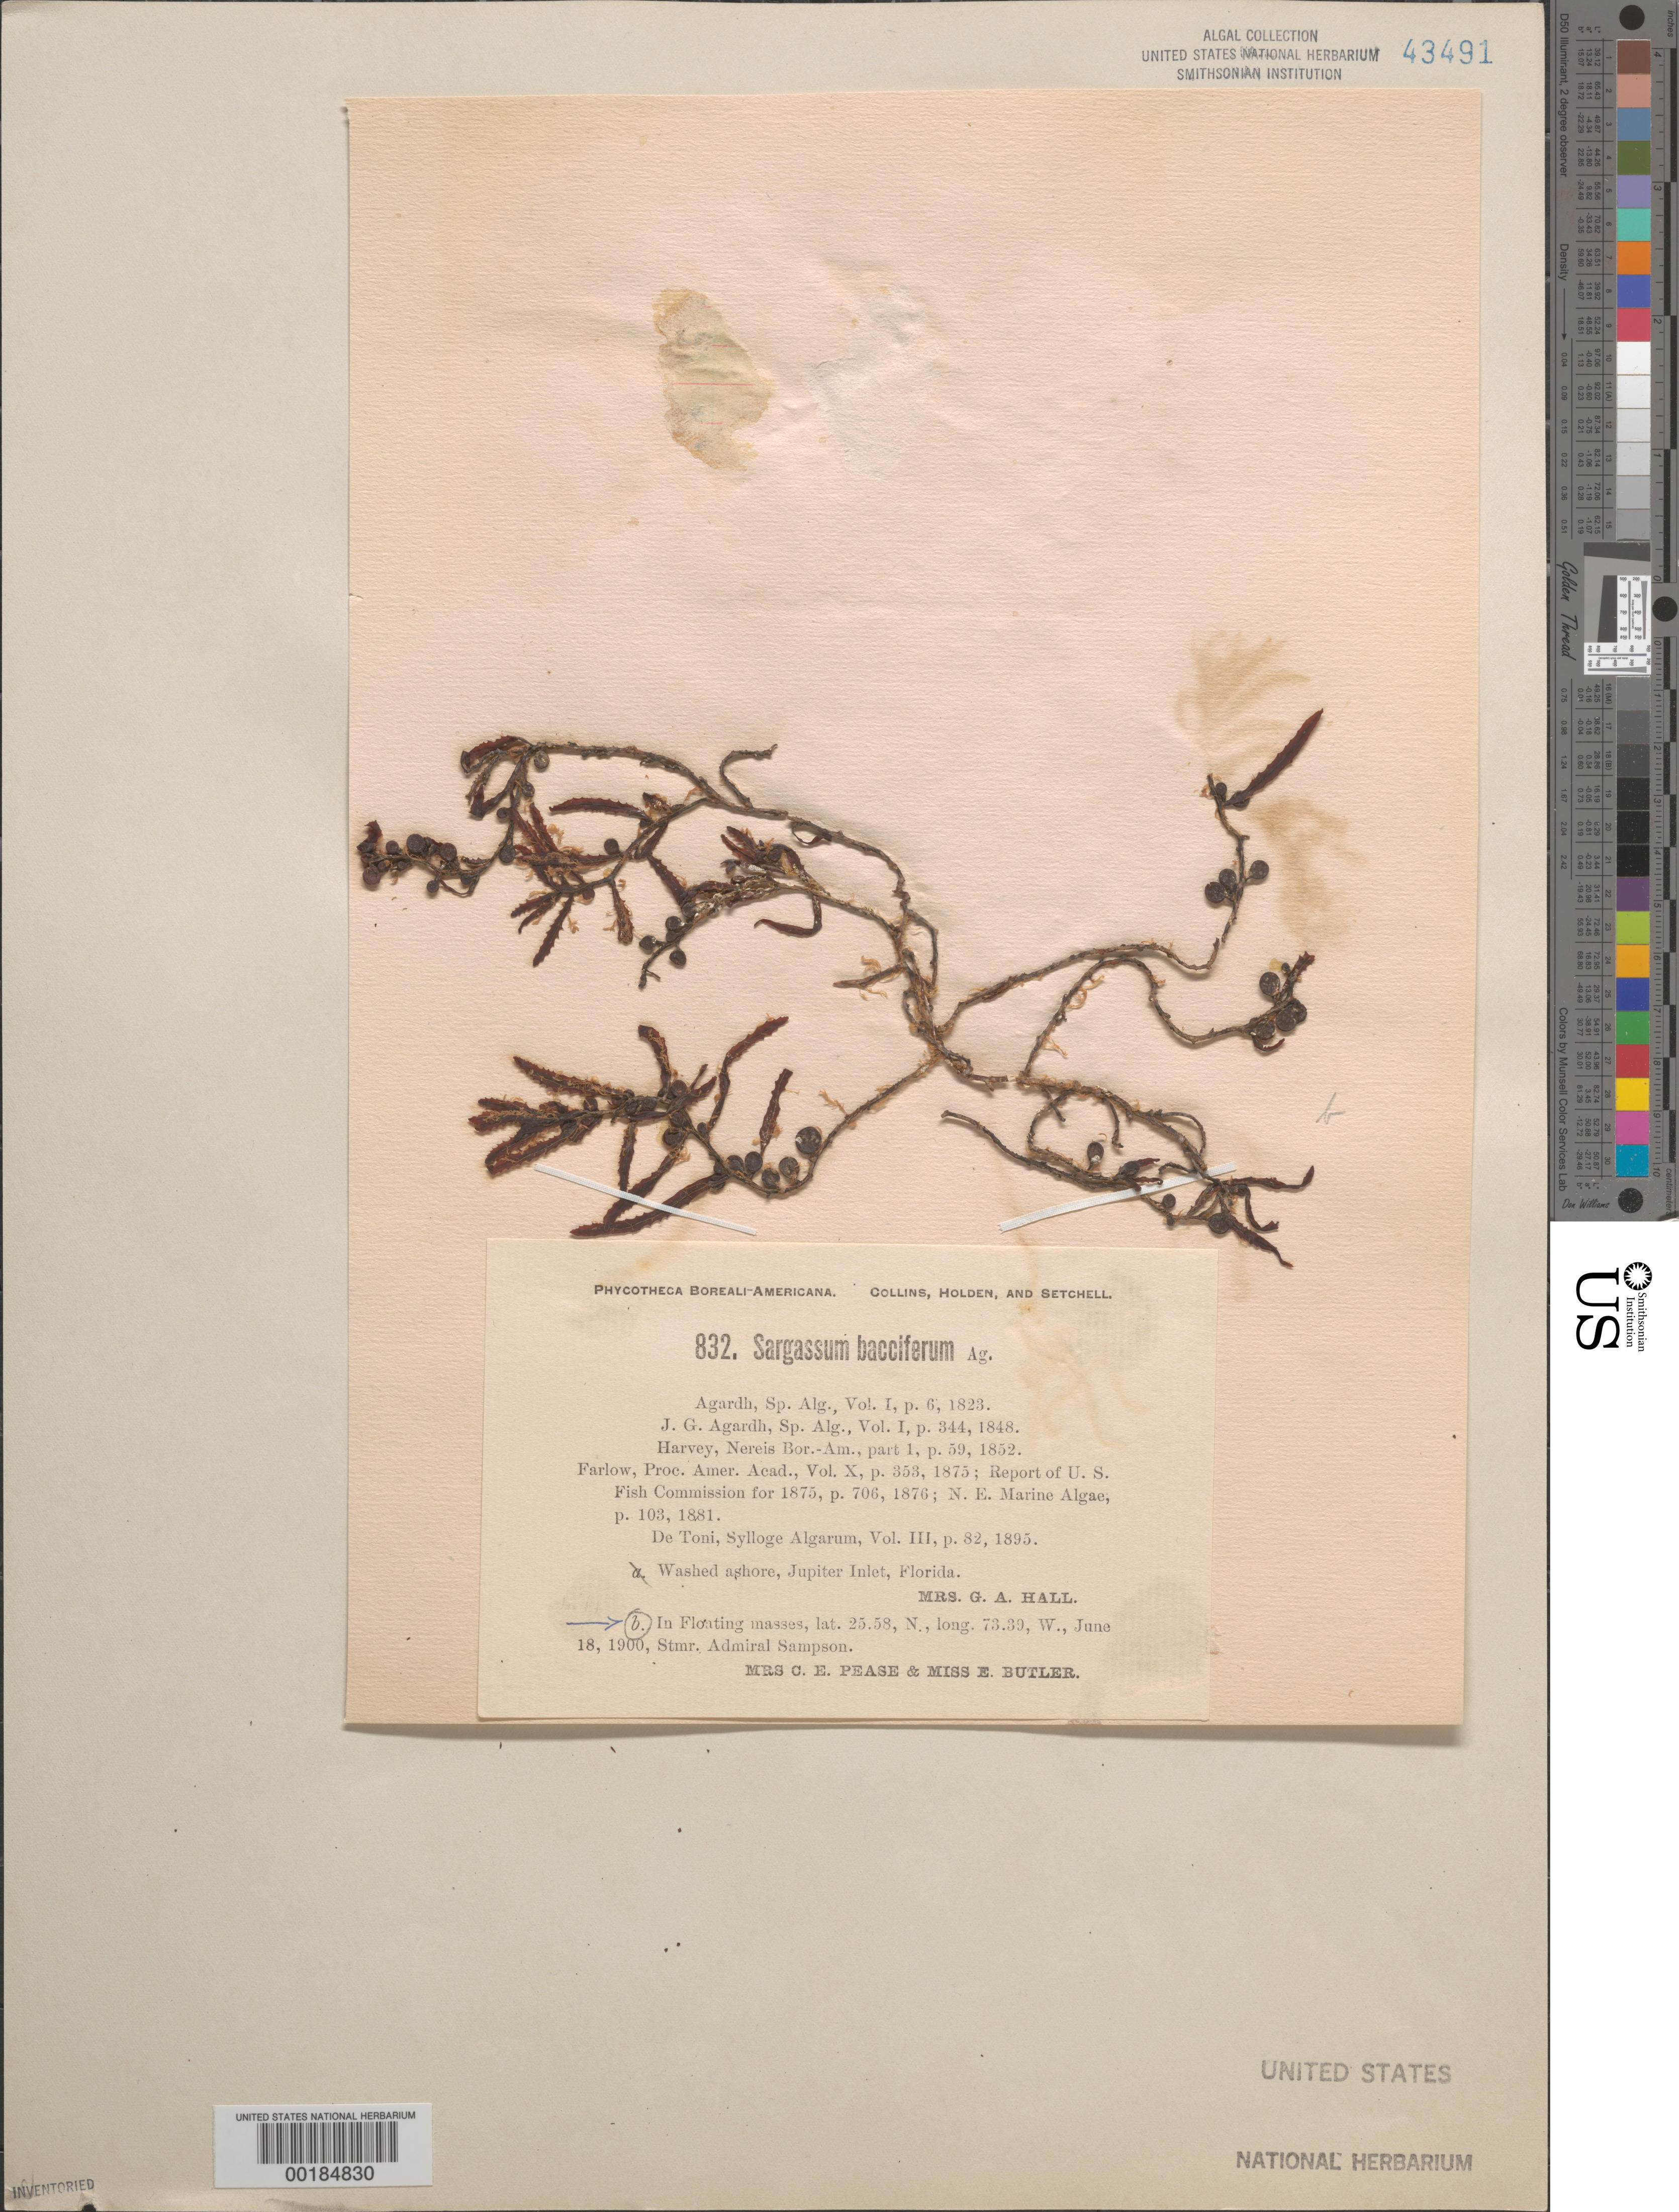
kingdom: Chromista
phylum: Ochrophyta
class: Phaeophyceae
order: Fucales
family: Sargassaceae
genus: Sargassum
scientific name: Sargassum natans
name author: (L.) Gaillon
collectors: C. Pease & E. Butler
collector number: PB-A 832b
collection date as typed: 18 Jun 1900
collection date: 1900-06-18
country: Bahamas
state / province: Eleuthera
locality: Atlantic ocean east of eleuthera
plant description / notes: Collins, Holden & Setchell, Phycotheca Boreali-Americana; Steamer Admiral Sampson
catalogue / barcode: US 43491